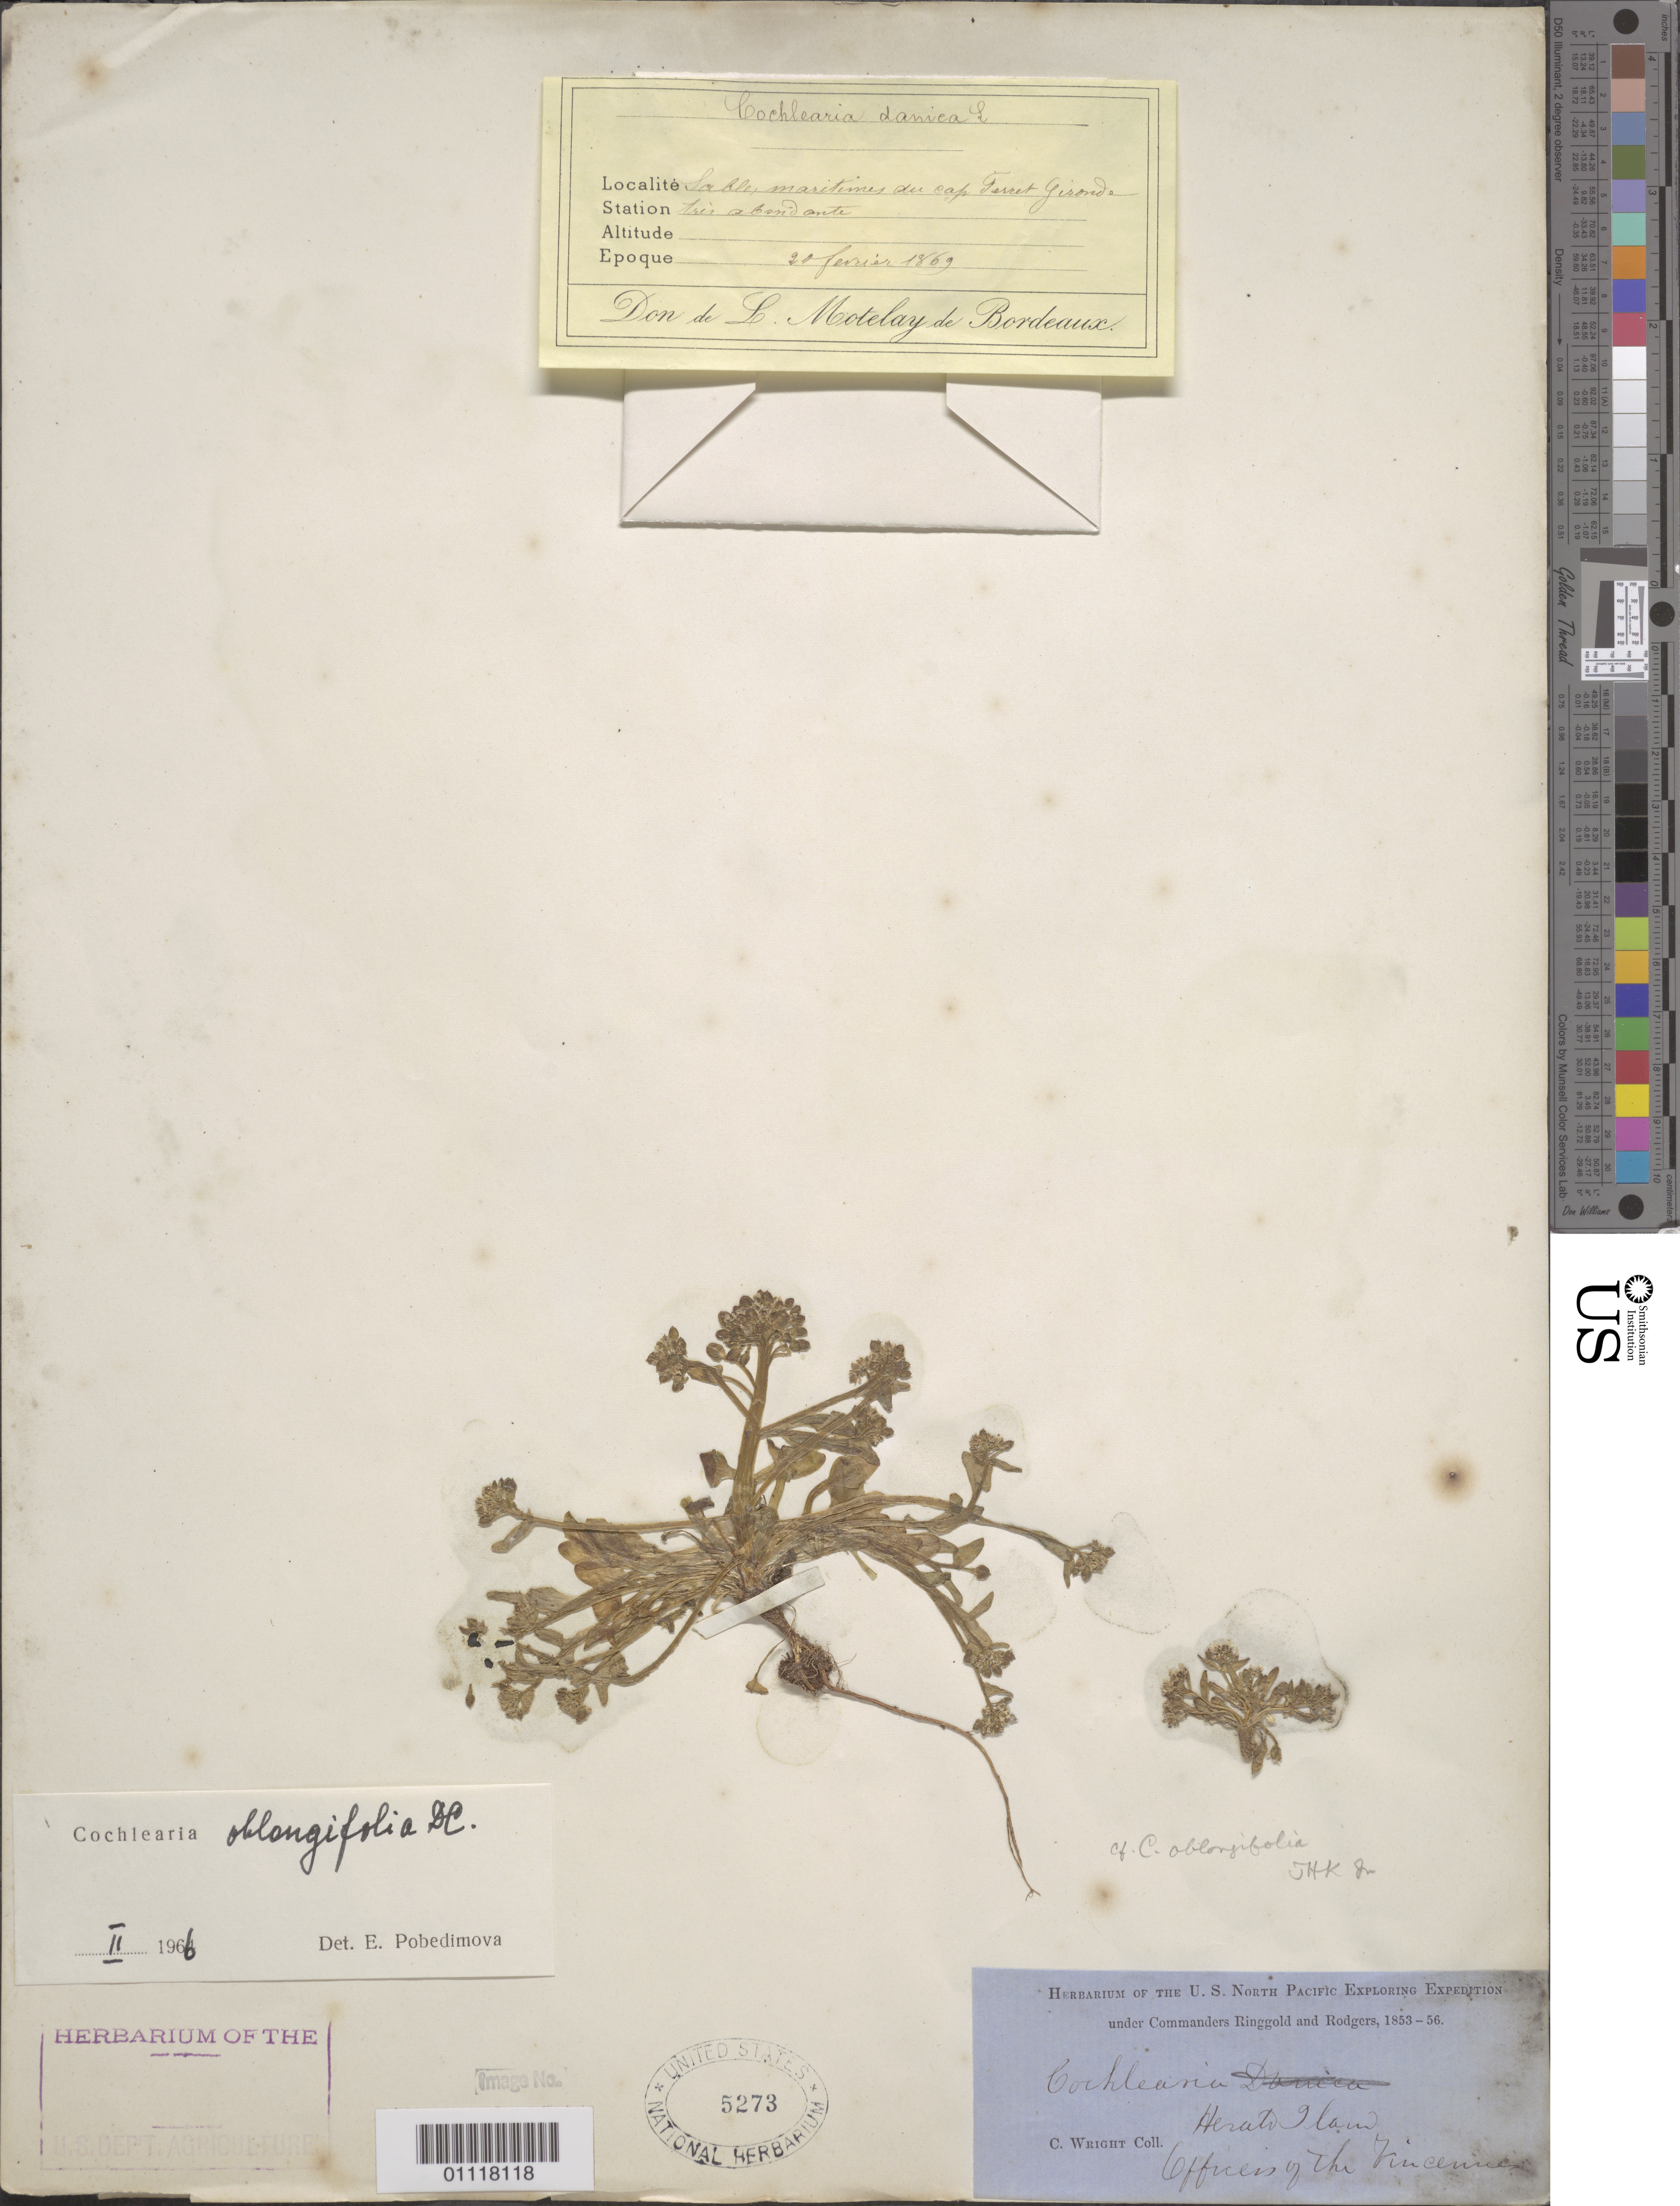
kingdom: Plantae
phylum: Tracheophyta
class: Magnoliopsida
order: Brassicales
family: Brassicaceae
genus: Cochlearia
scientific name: Cochlearia oblongifolia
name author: DC.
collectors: C. Wright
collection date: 1869-02-20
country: Russian Federation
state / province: Chukotka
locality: Herald Island. Officers of the Vincennes.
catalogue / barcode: US 5273